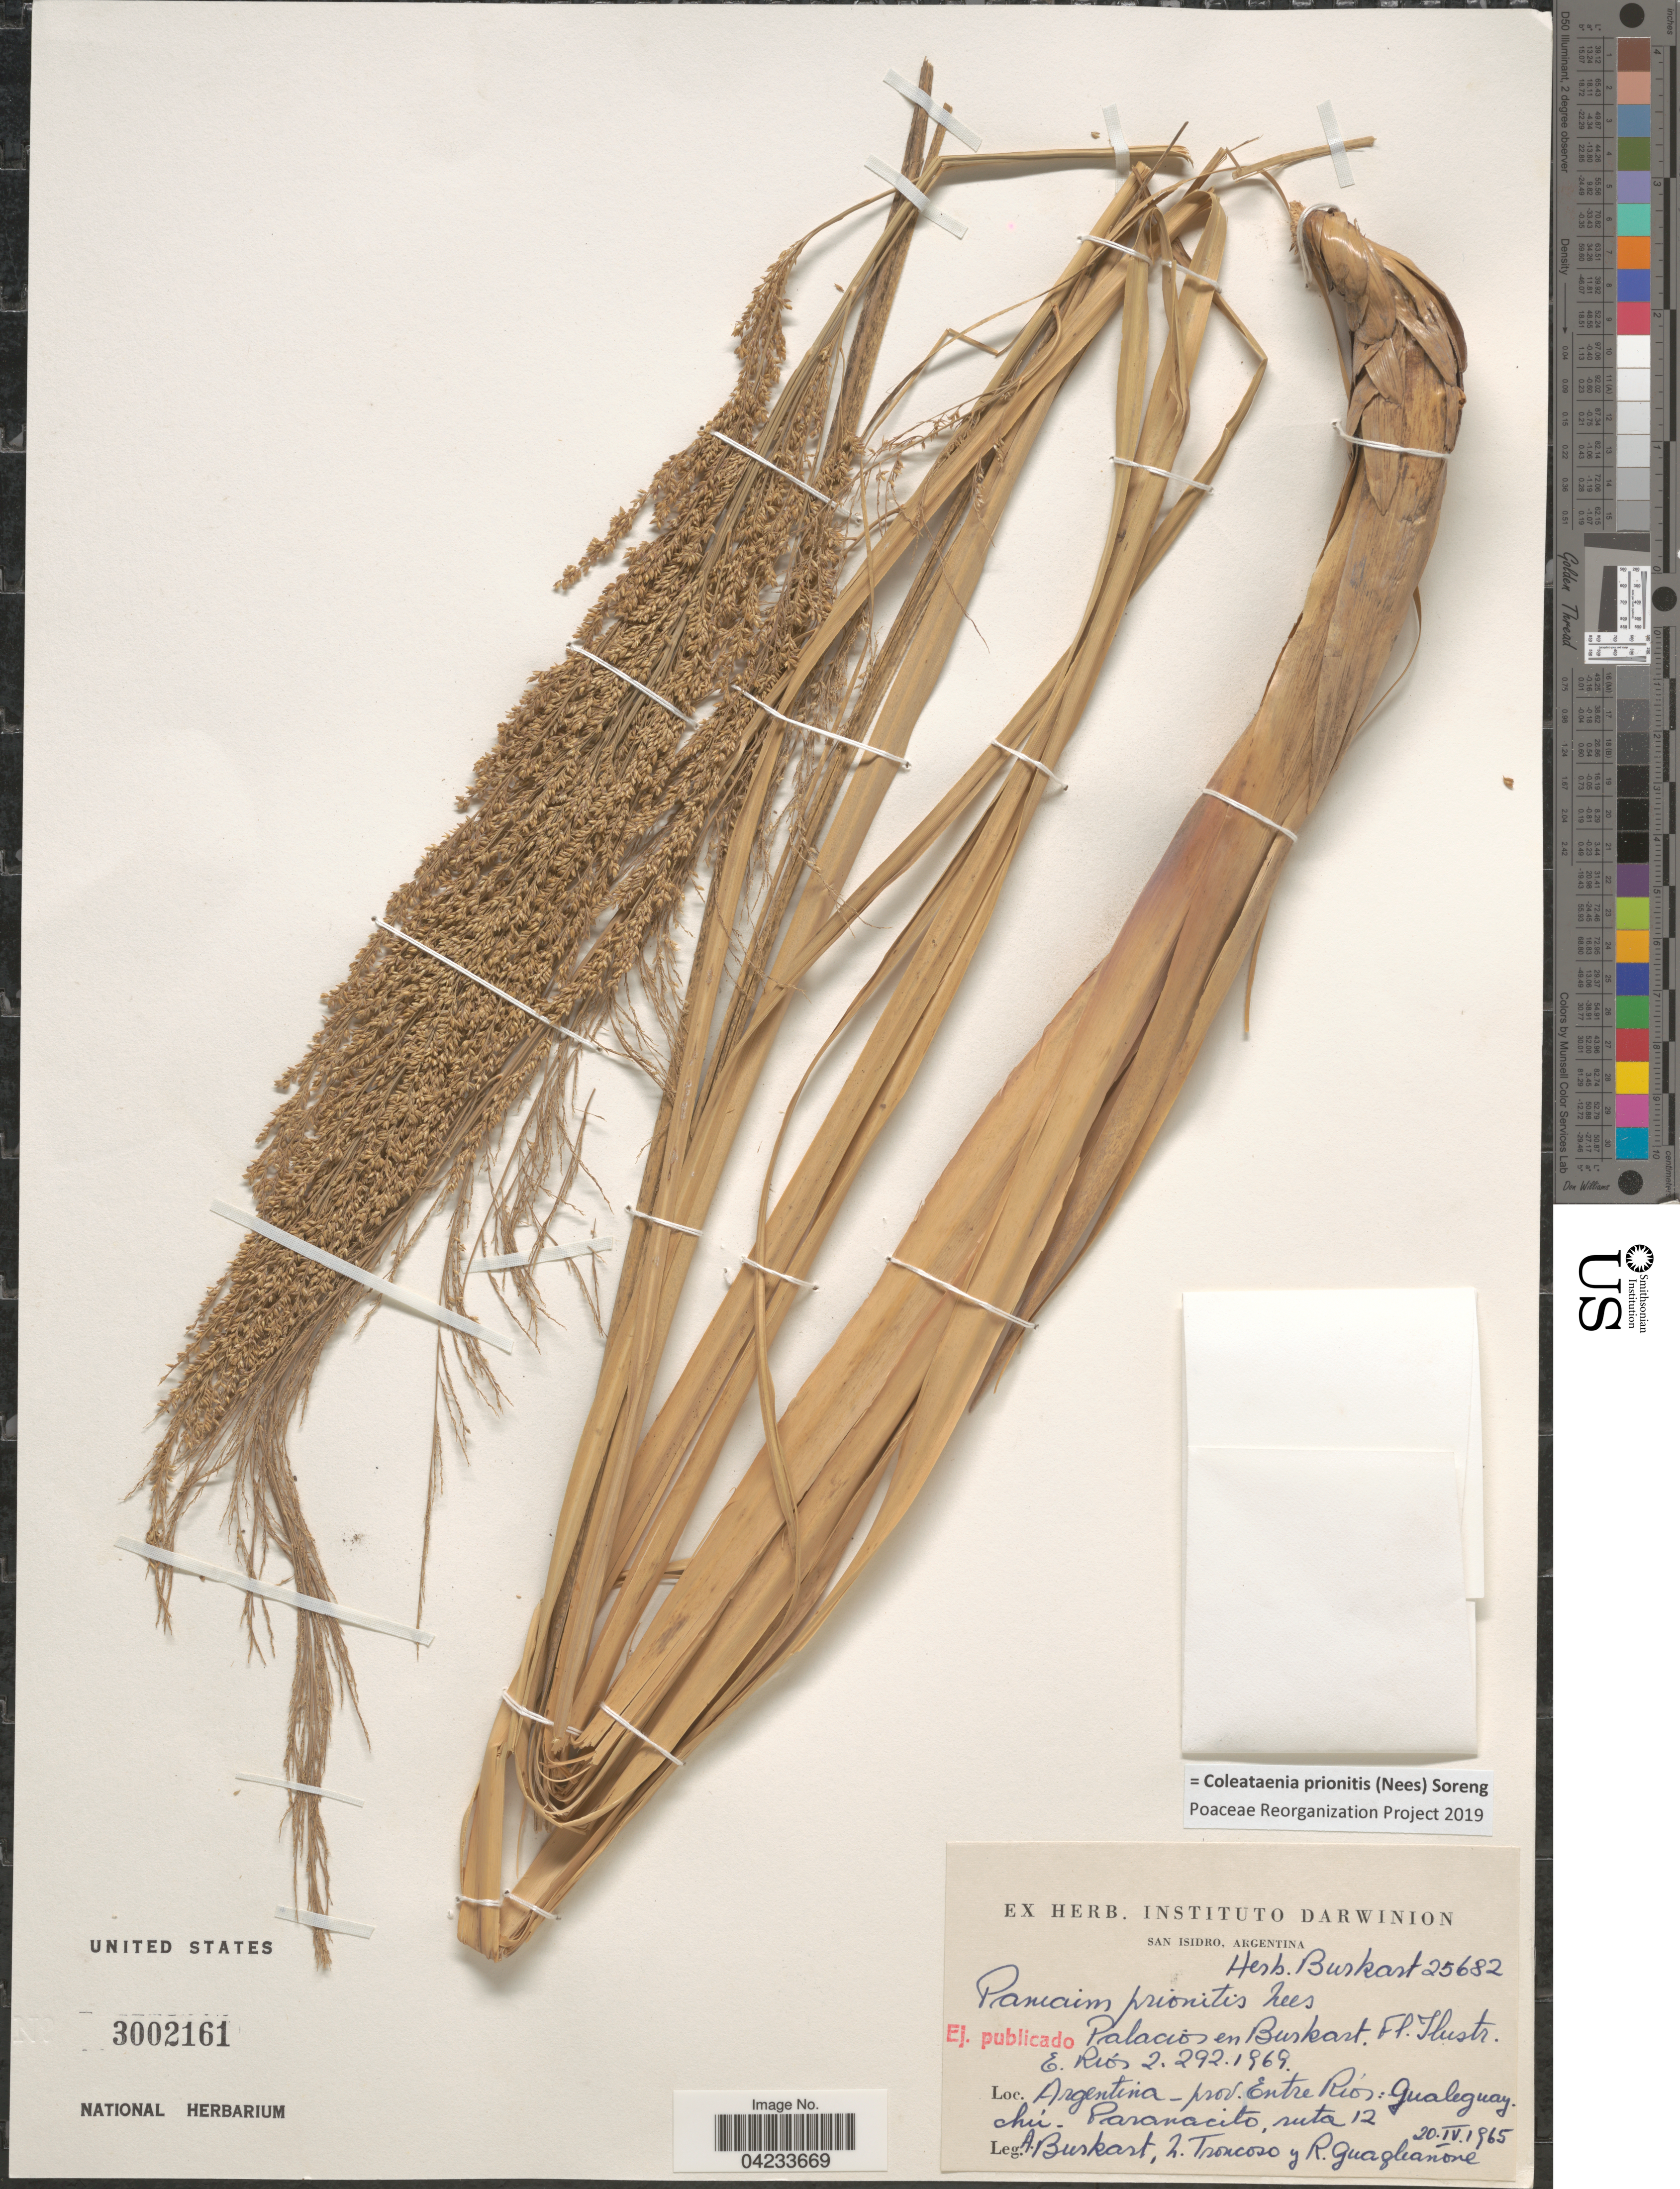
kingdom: Plantae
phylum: Tracheophyta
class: Liliopsida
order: Poales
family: Poaceae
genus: Coleataenia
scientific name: Coleataenia prionitis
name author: (Nees) Soreng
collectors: A. E. Burkart, N. Troncoso & R. Guaglianone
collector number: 25682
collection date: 1965-04-20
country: Argentina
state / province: Entre Rios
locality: Gualeguaychu- Paranacito, ruta 12.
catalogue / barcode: US 3002161